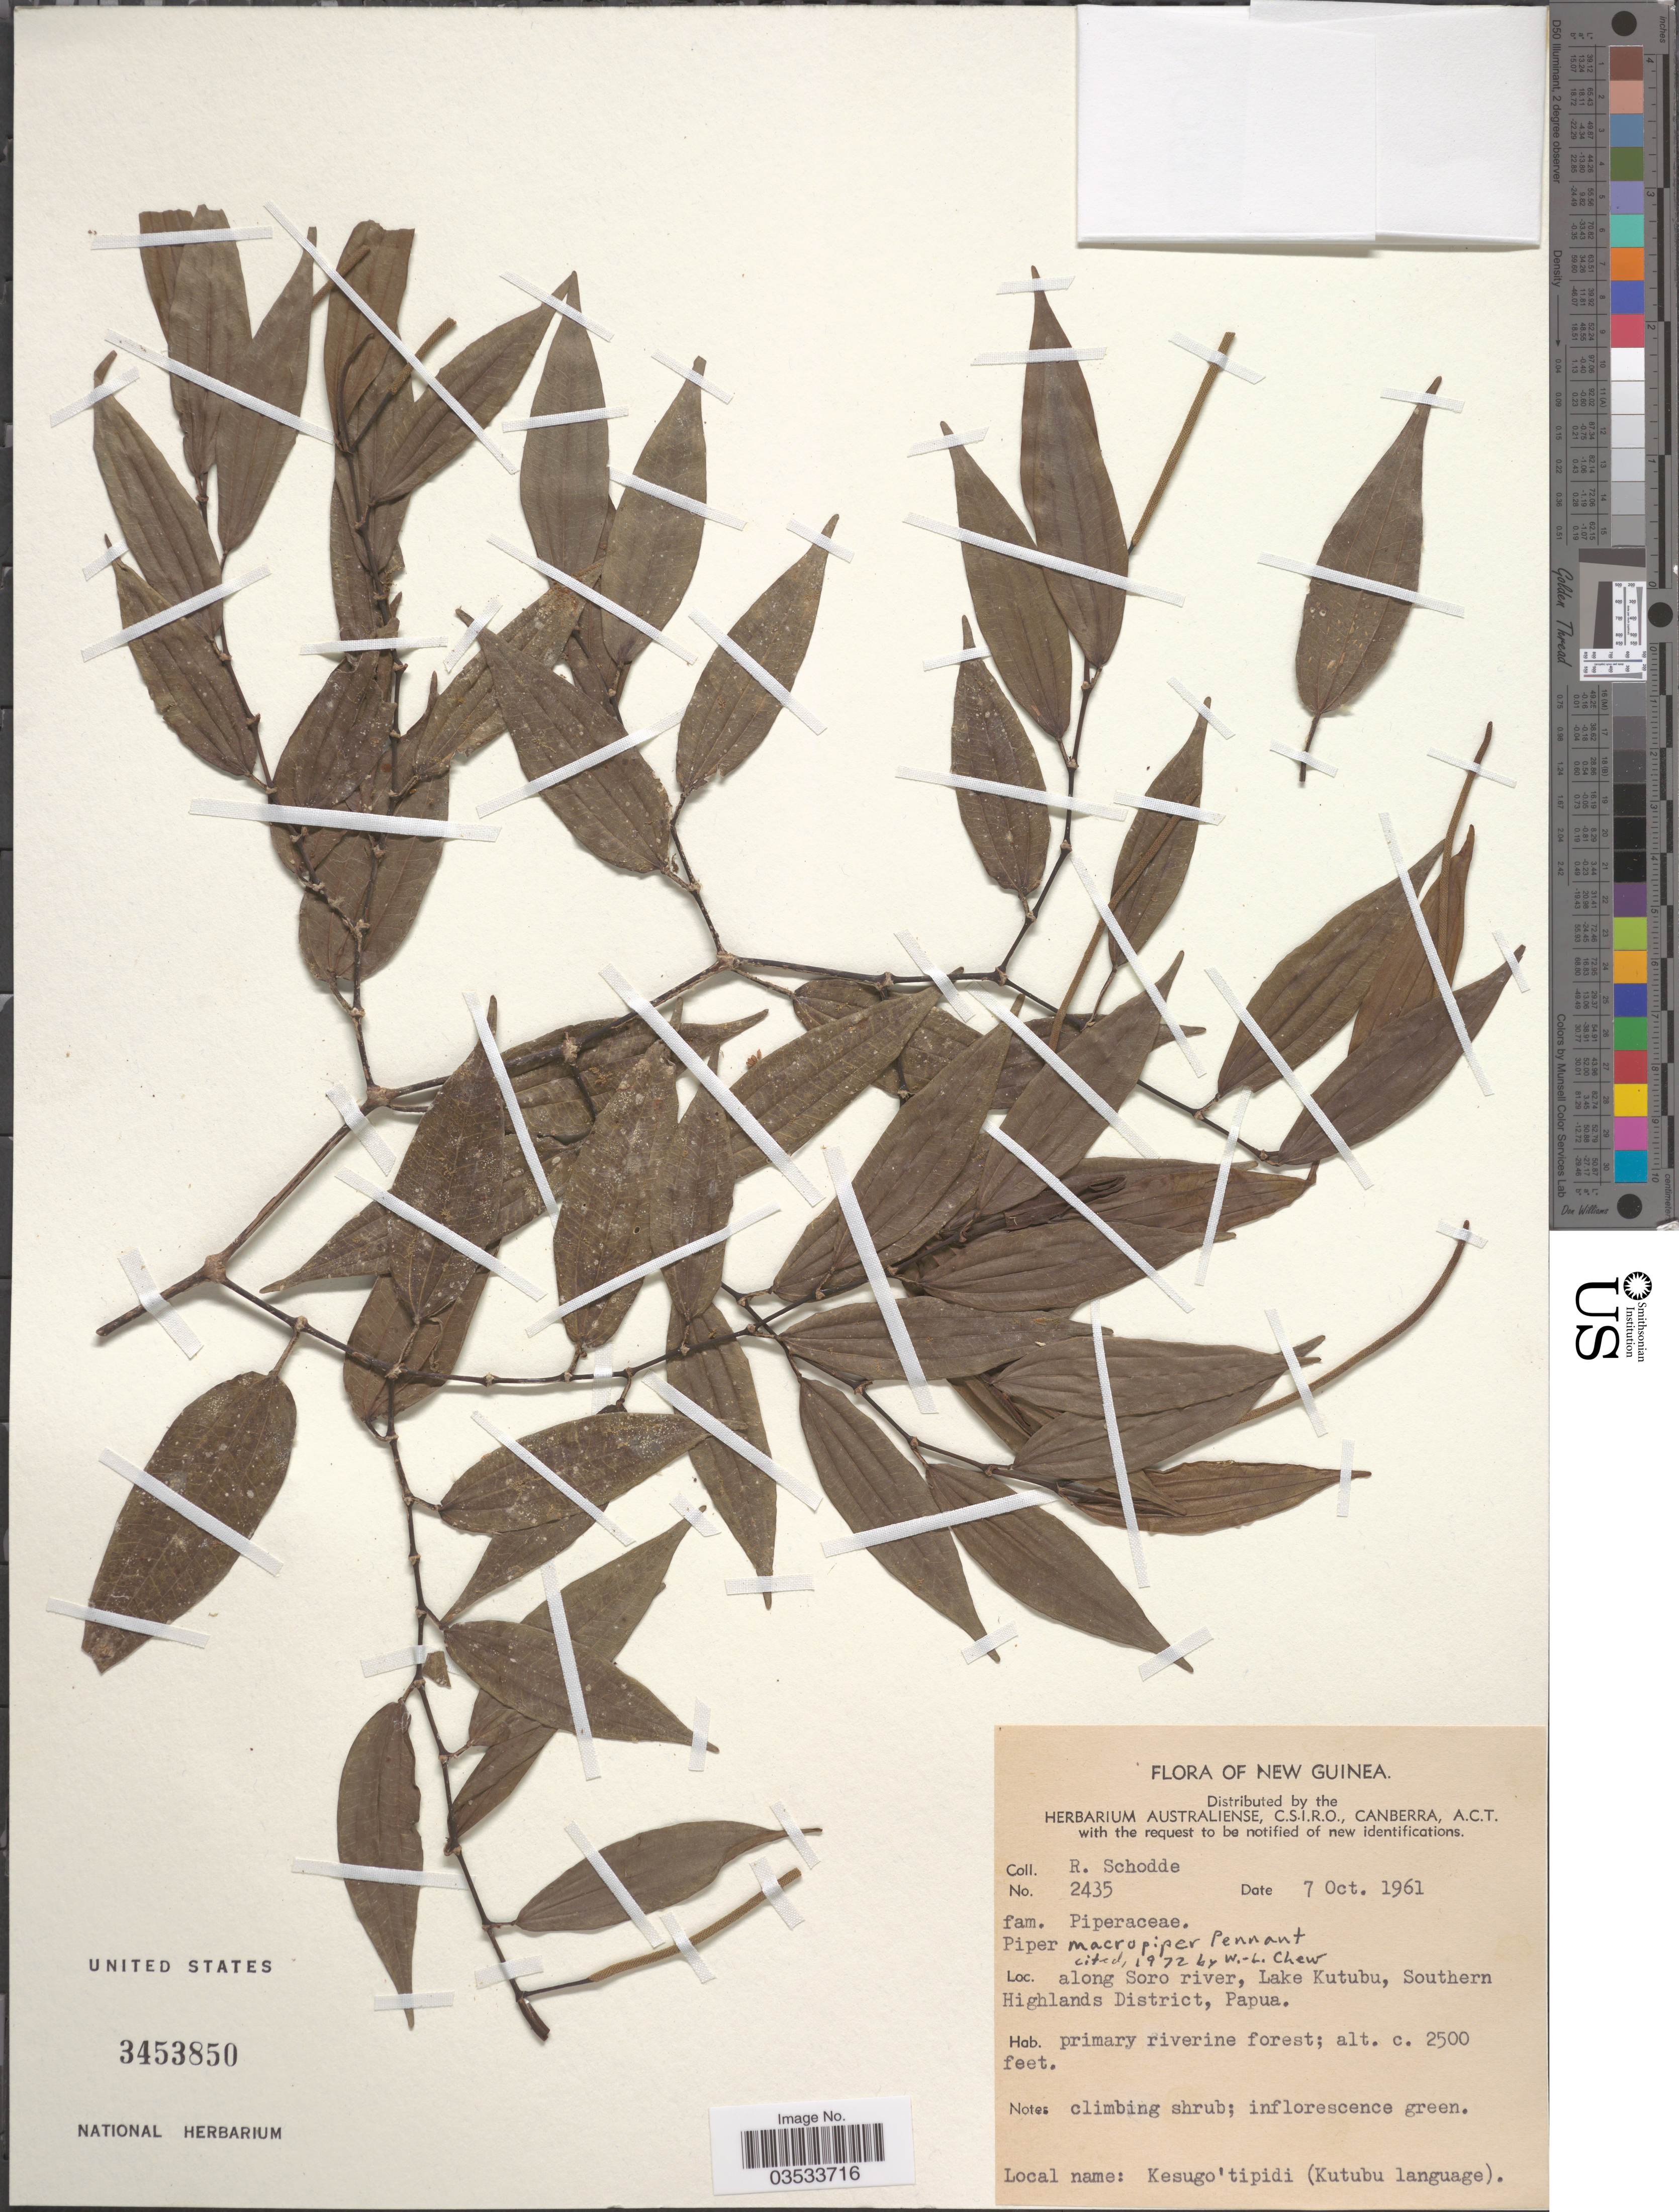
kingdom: Plantae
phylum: Tracheophyta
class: Magnoliopsida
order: Piperales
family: Piperaceae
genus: Piper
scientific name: Piper macropiper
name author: Pennant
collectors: R. Schodde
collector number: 2435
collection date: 1961-10-07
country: Papua New Guinea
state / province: Southern Highlands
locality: New Guinea. Along Soro river, Lake Kutubu, Southern Highlands District, Papua.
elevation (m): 762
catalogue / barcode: US 3453850